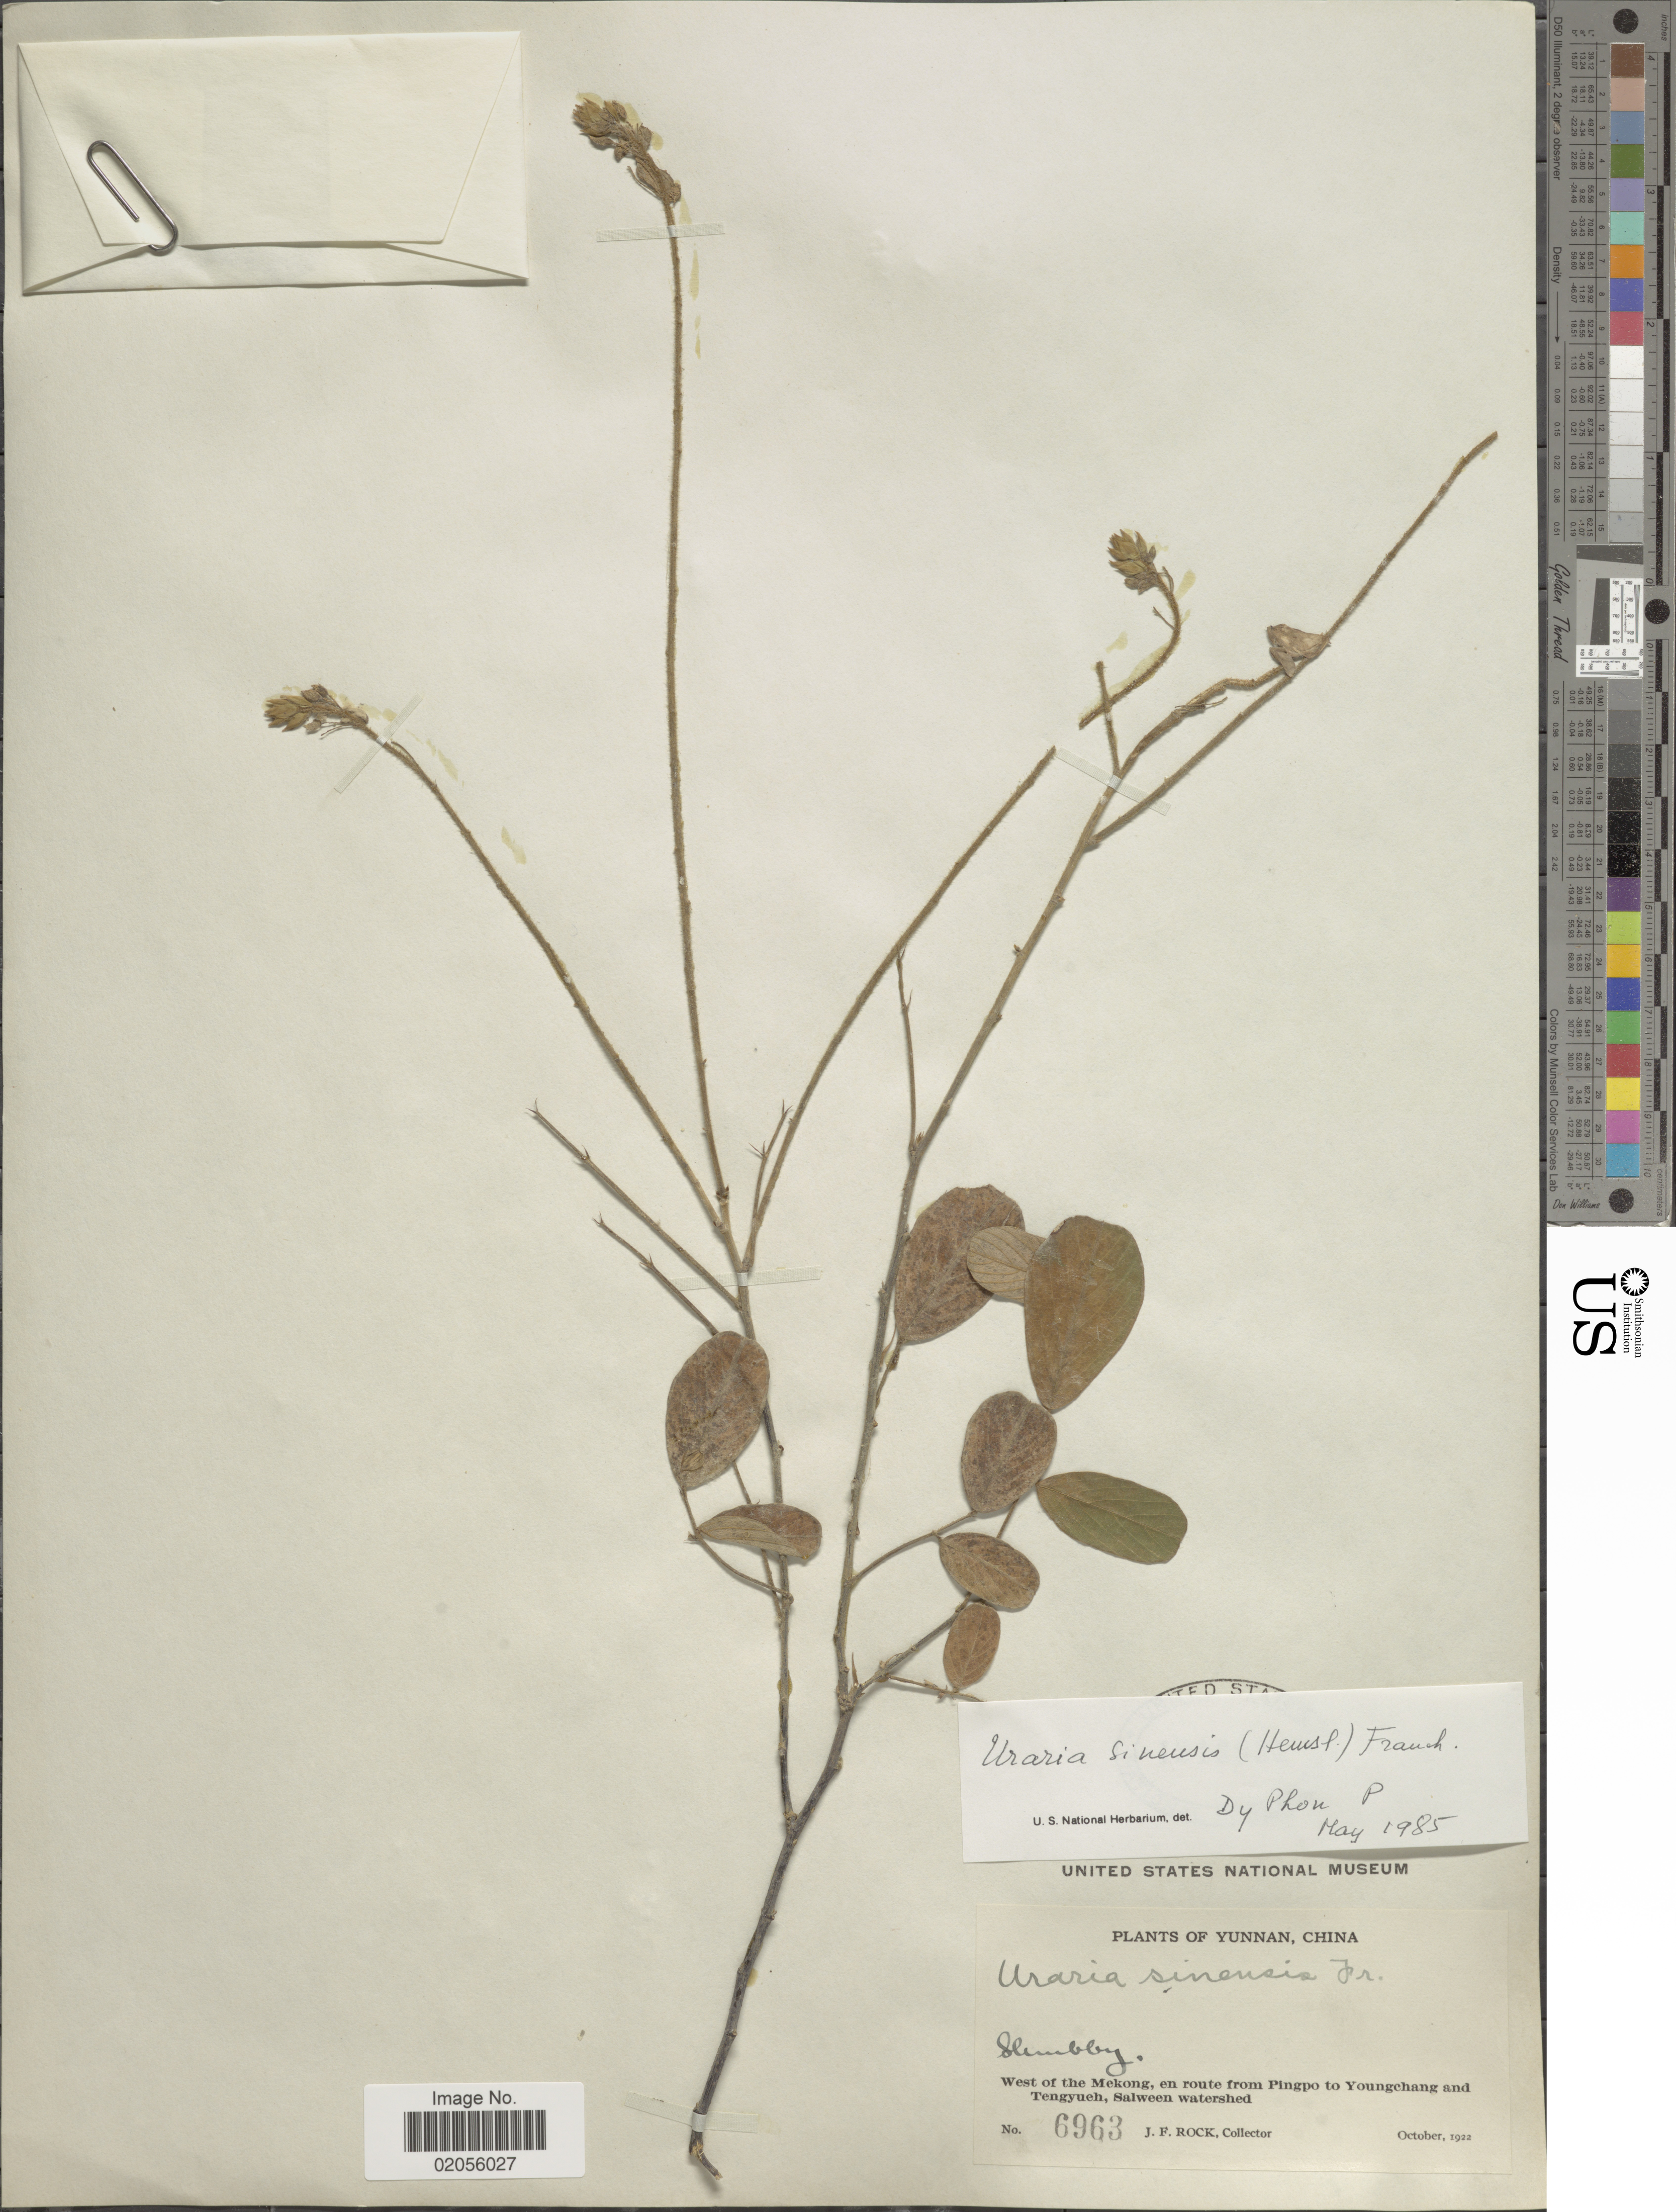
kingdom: Plantae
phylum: Tracheophyta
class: Magnoliopsida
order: Fabales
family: Fabaceae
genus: Uraria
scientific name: Uraria sinensis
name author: (J.H. Hemsl.) Franch.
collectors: J. Rock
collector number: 6963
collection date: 1922-10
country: China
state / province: Yunnan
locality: West of the Mekong, en route from Pingpo to Youngchang and Tengyueh, Salween watershed